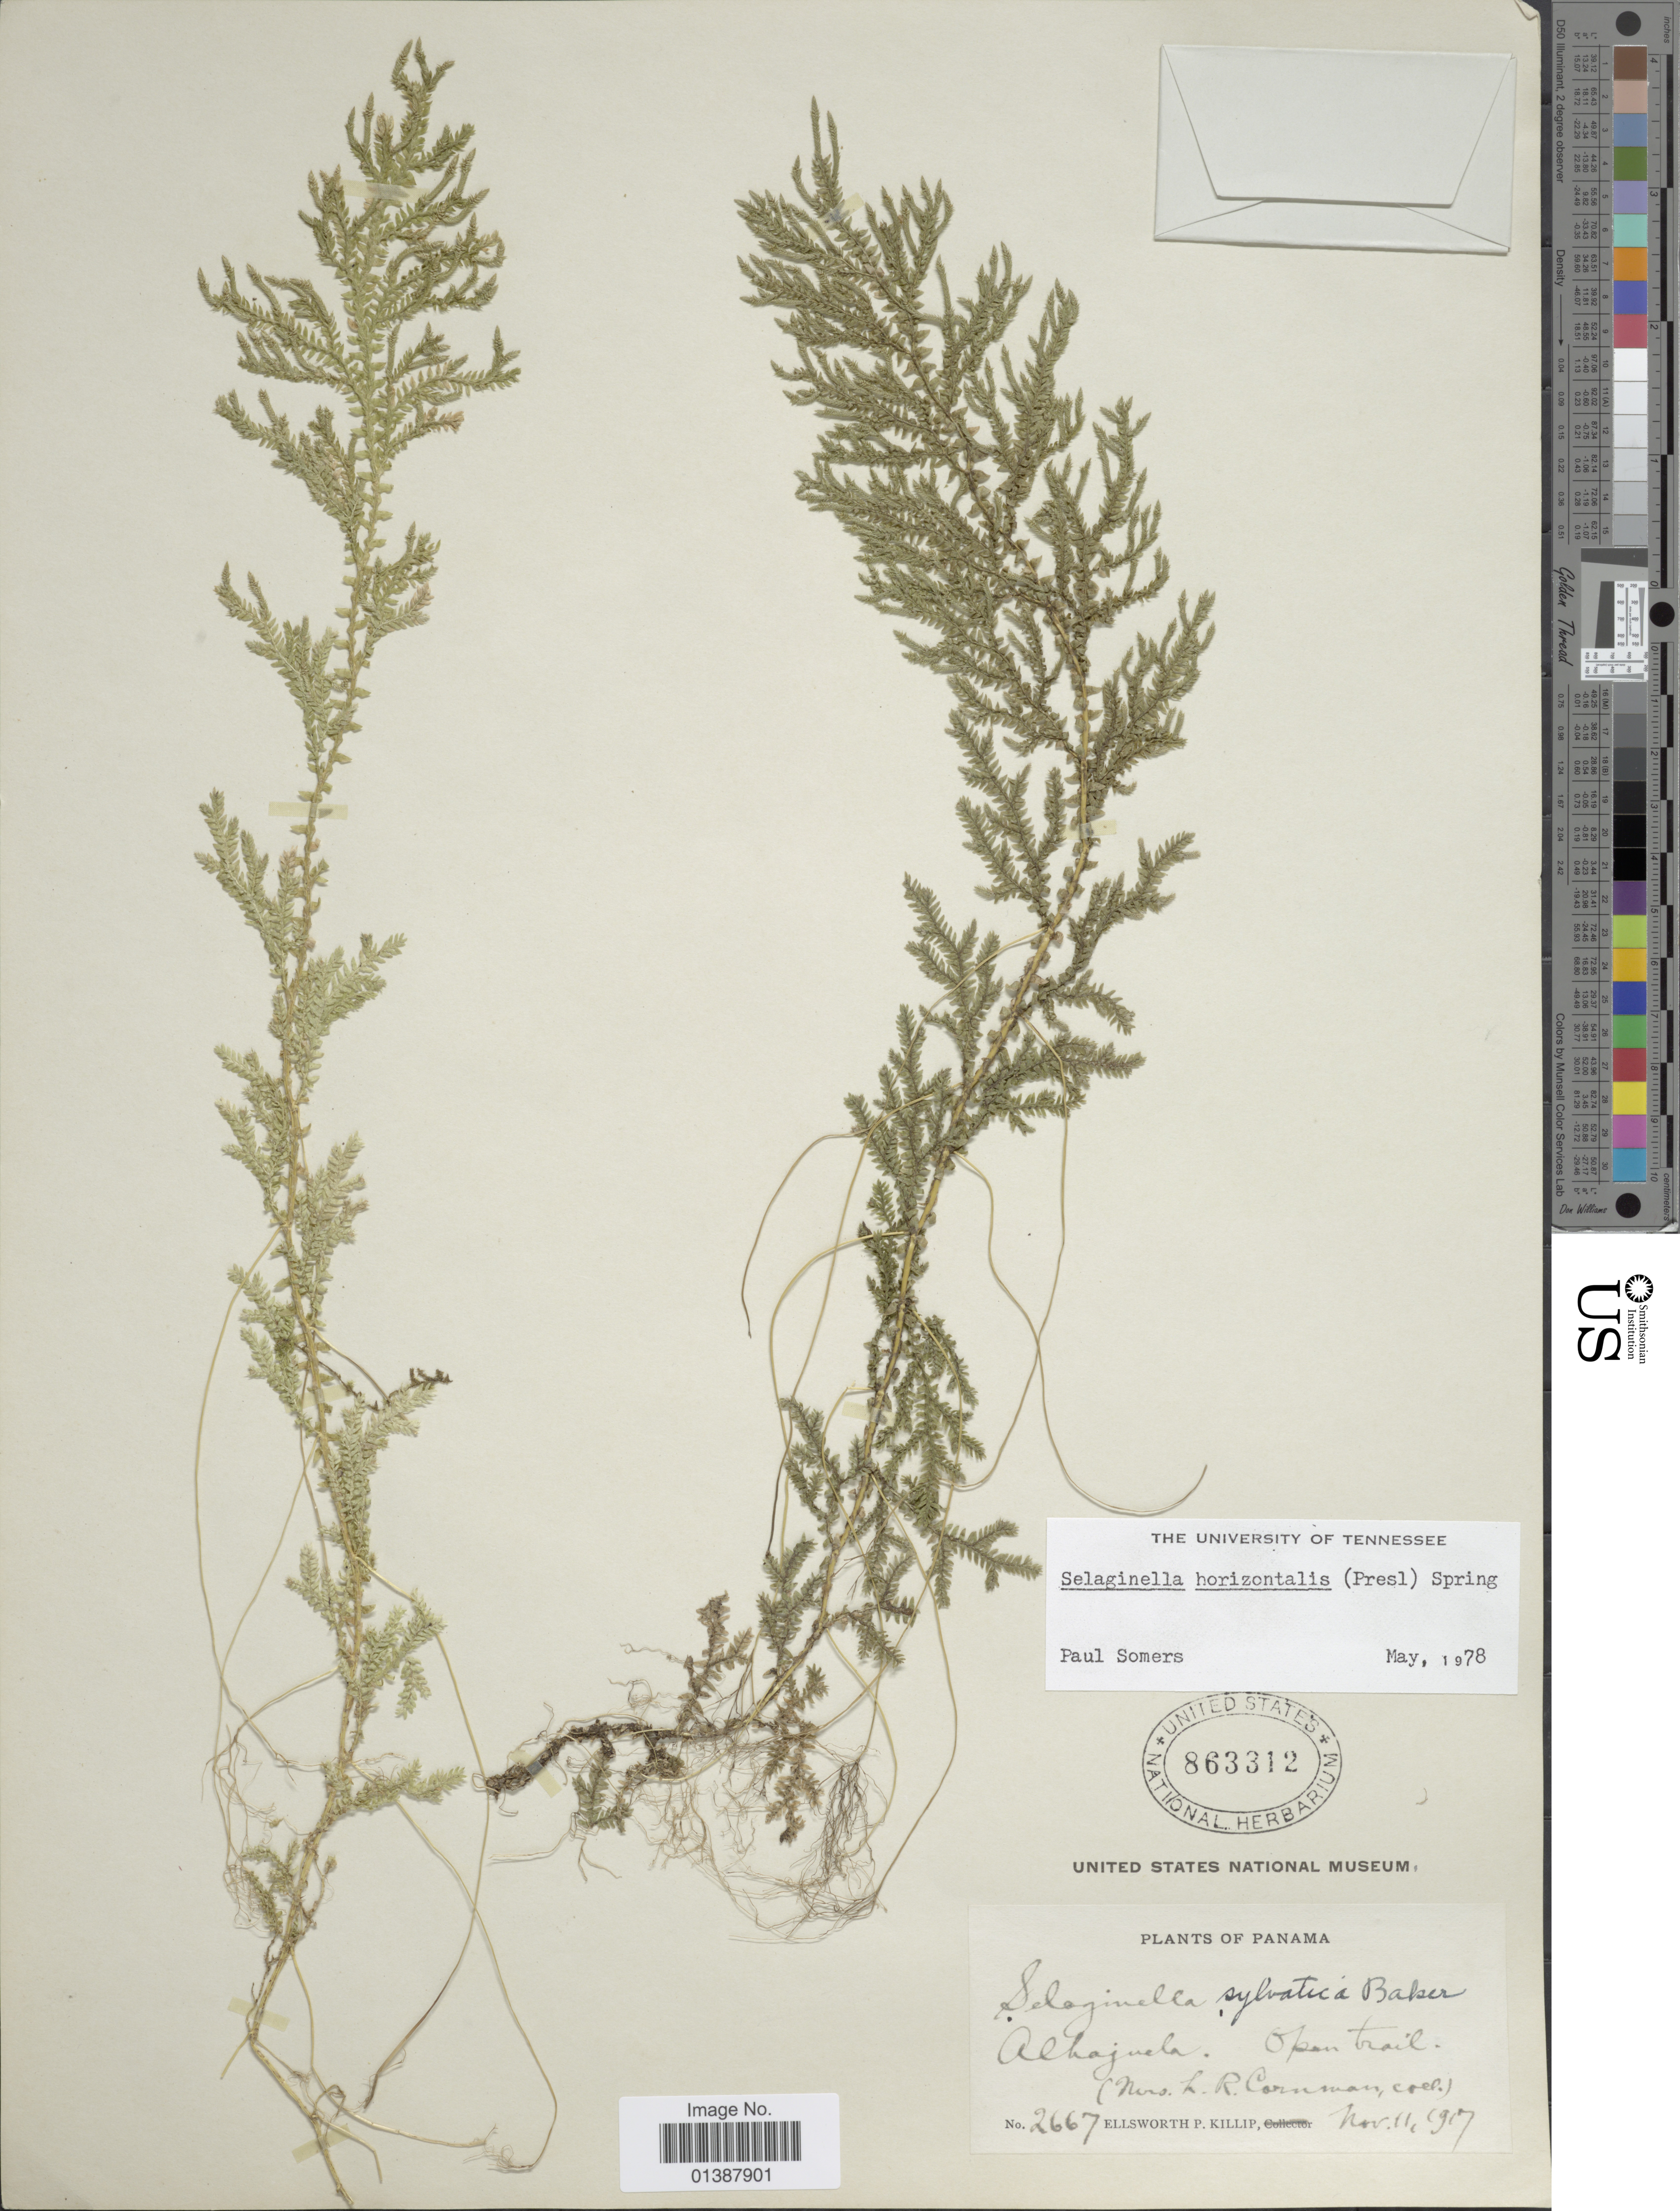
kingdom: Plantae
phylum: Tracheophyta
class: Lycopodiopsida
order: Selaginellales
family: Selaginellaceae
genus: Selaginella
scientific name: Selaginella horizontalis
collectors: E. P. Killip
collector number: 2667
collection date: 1917-11-11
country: Panama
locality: Alhajuela. Open trail.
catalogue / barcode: US 863312